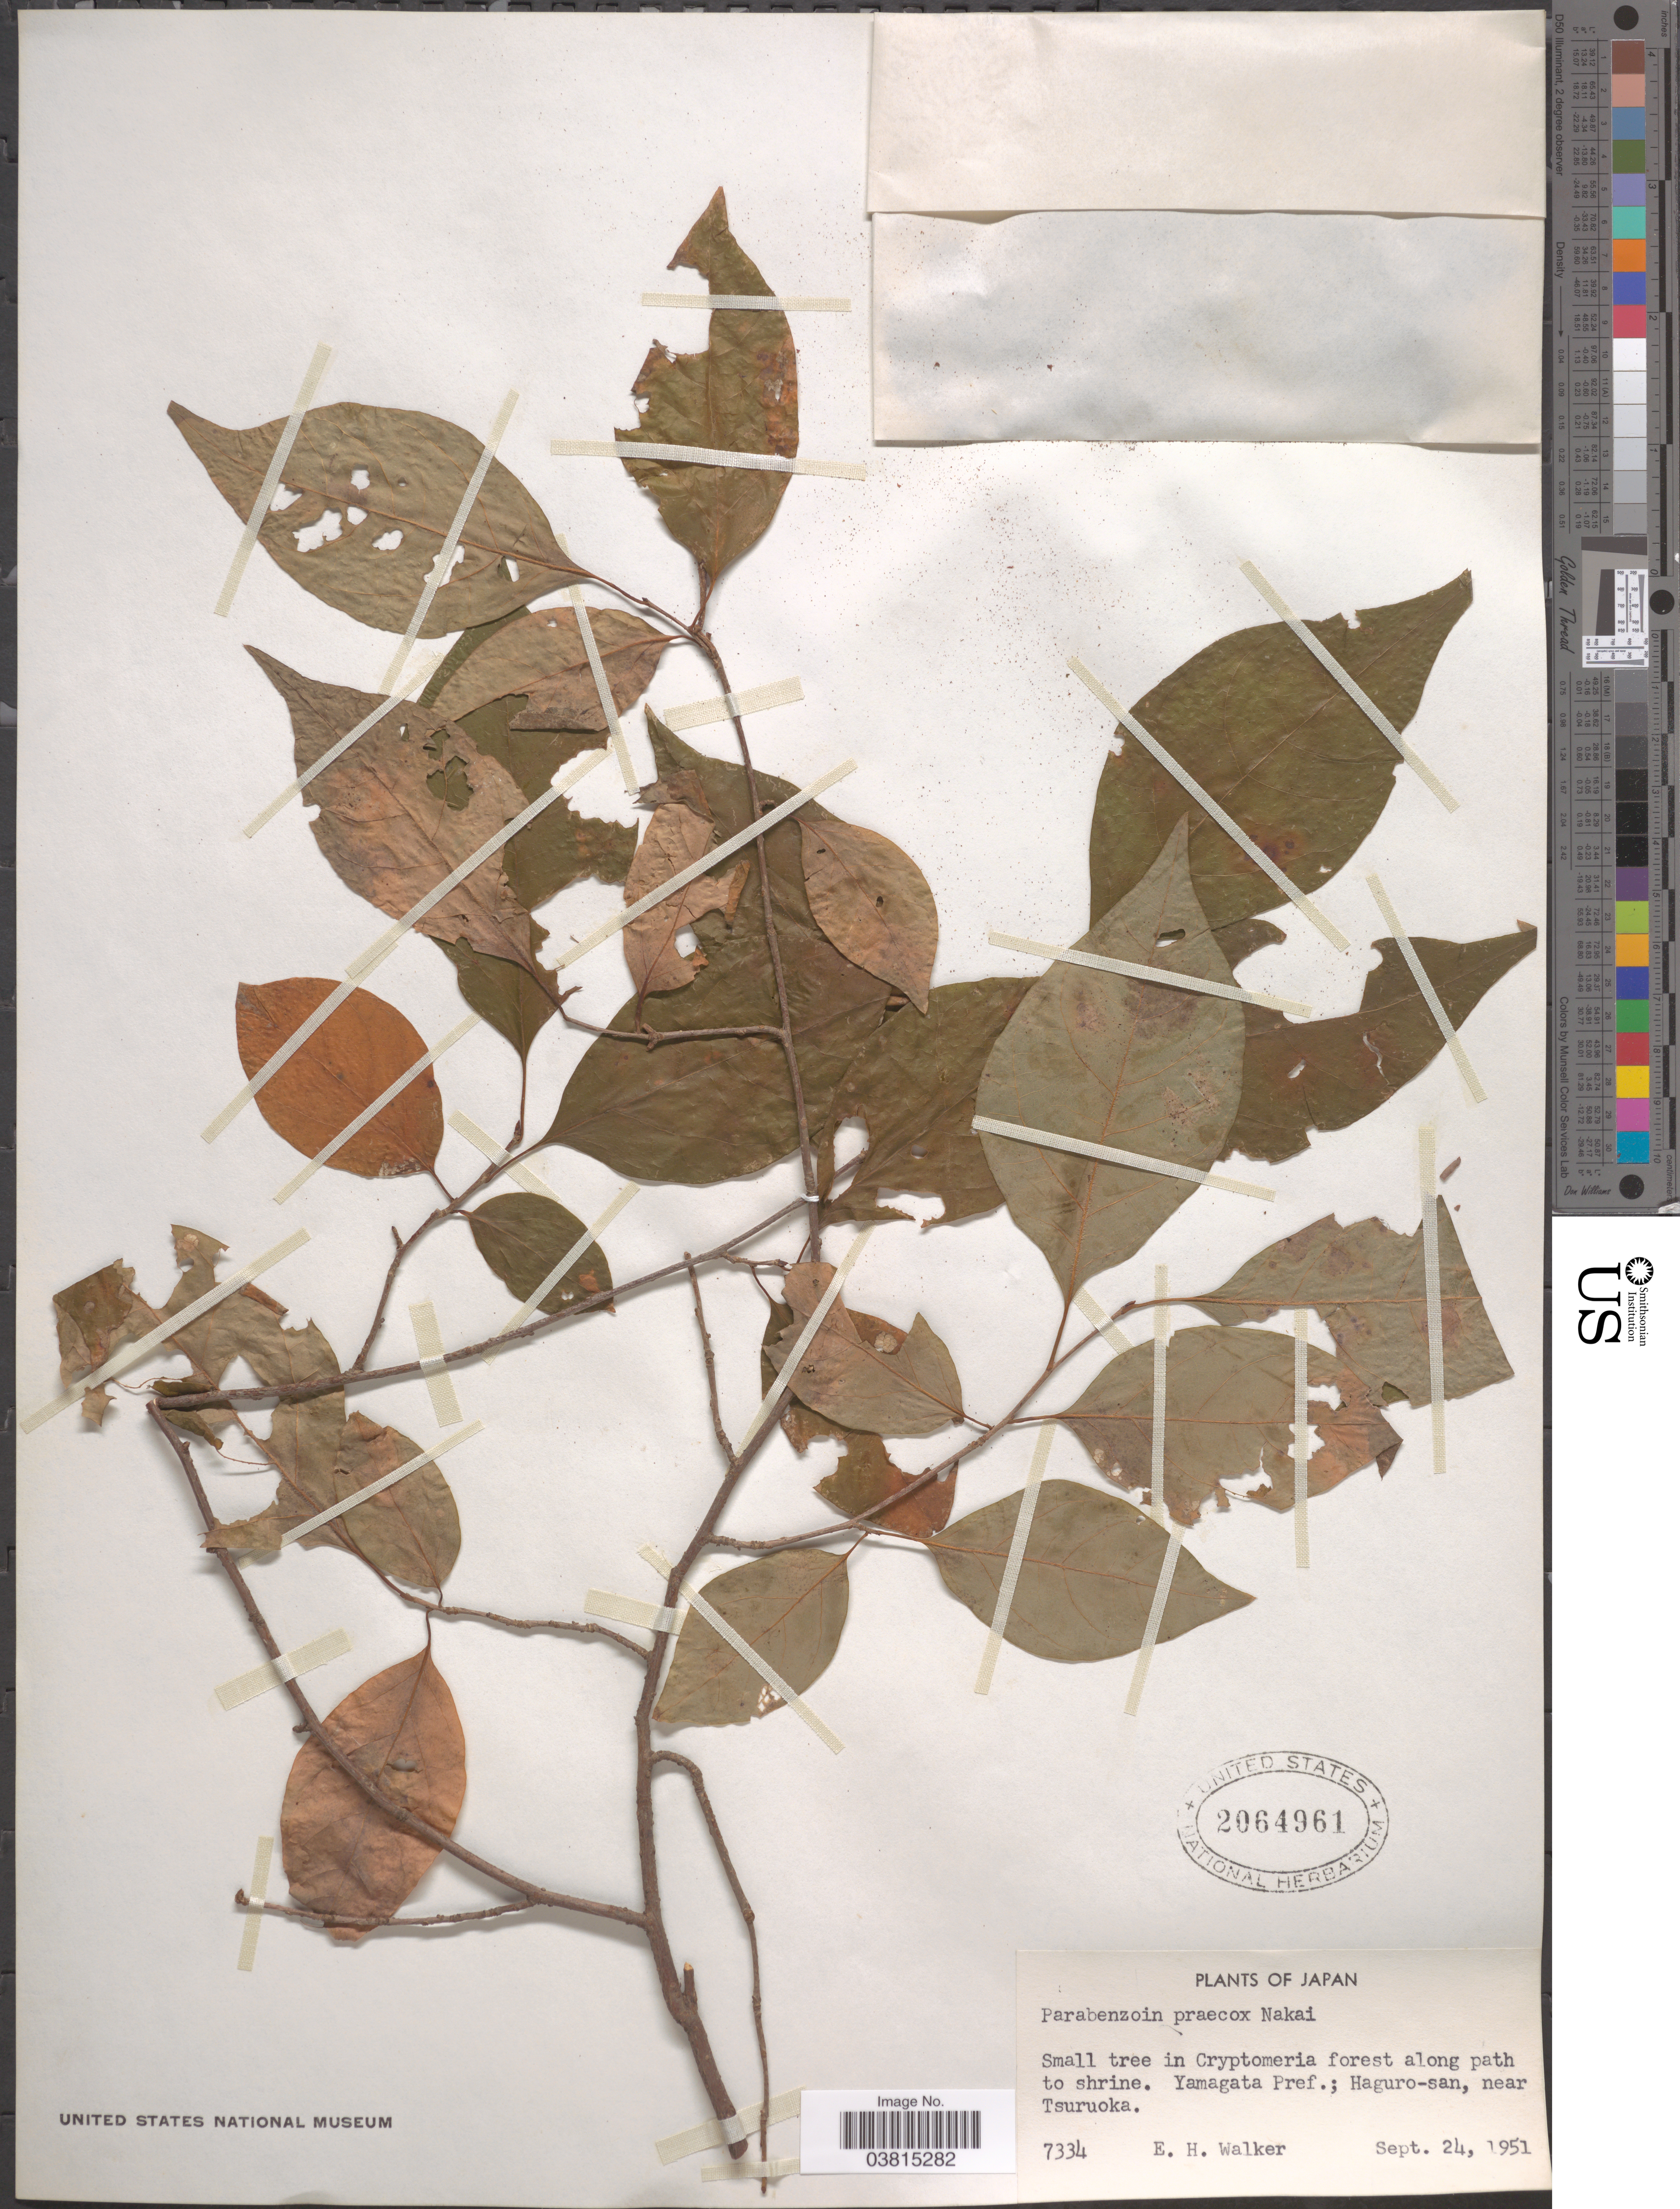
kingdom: Plantae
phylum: Tracheophyta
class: Magnoliopsida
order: Laurales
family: Lauraceae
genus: Lindera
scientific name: Lindera praecox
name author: (Siebold & Zucc.) Blume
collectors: E. H. Walker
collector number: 7334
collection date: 1951-09-24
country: Japan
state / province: Yamagata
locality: Yamagata Pref.; Haguro-san, near Tsuruoka.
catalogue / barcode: US 2064961